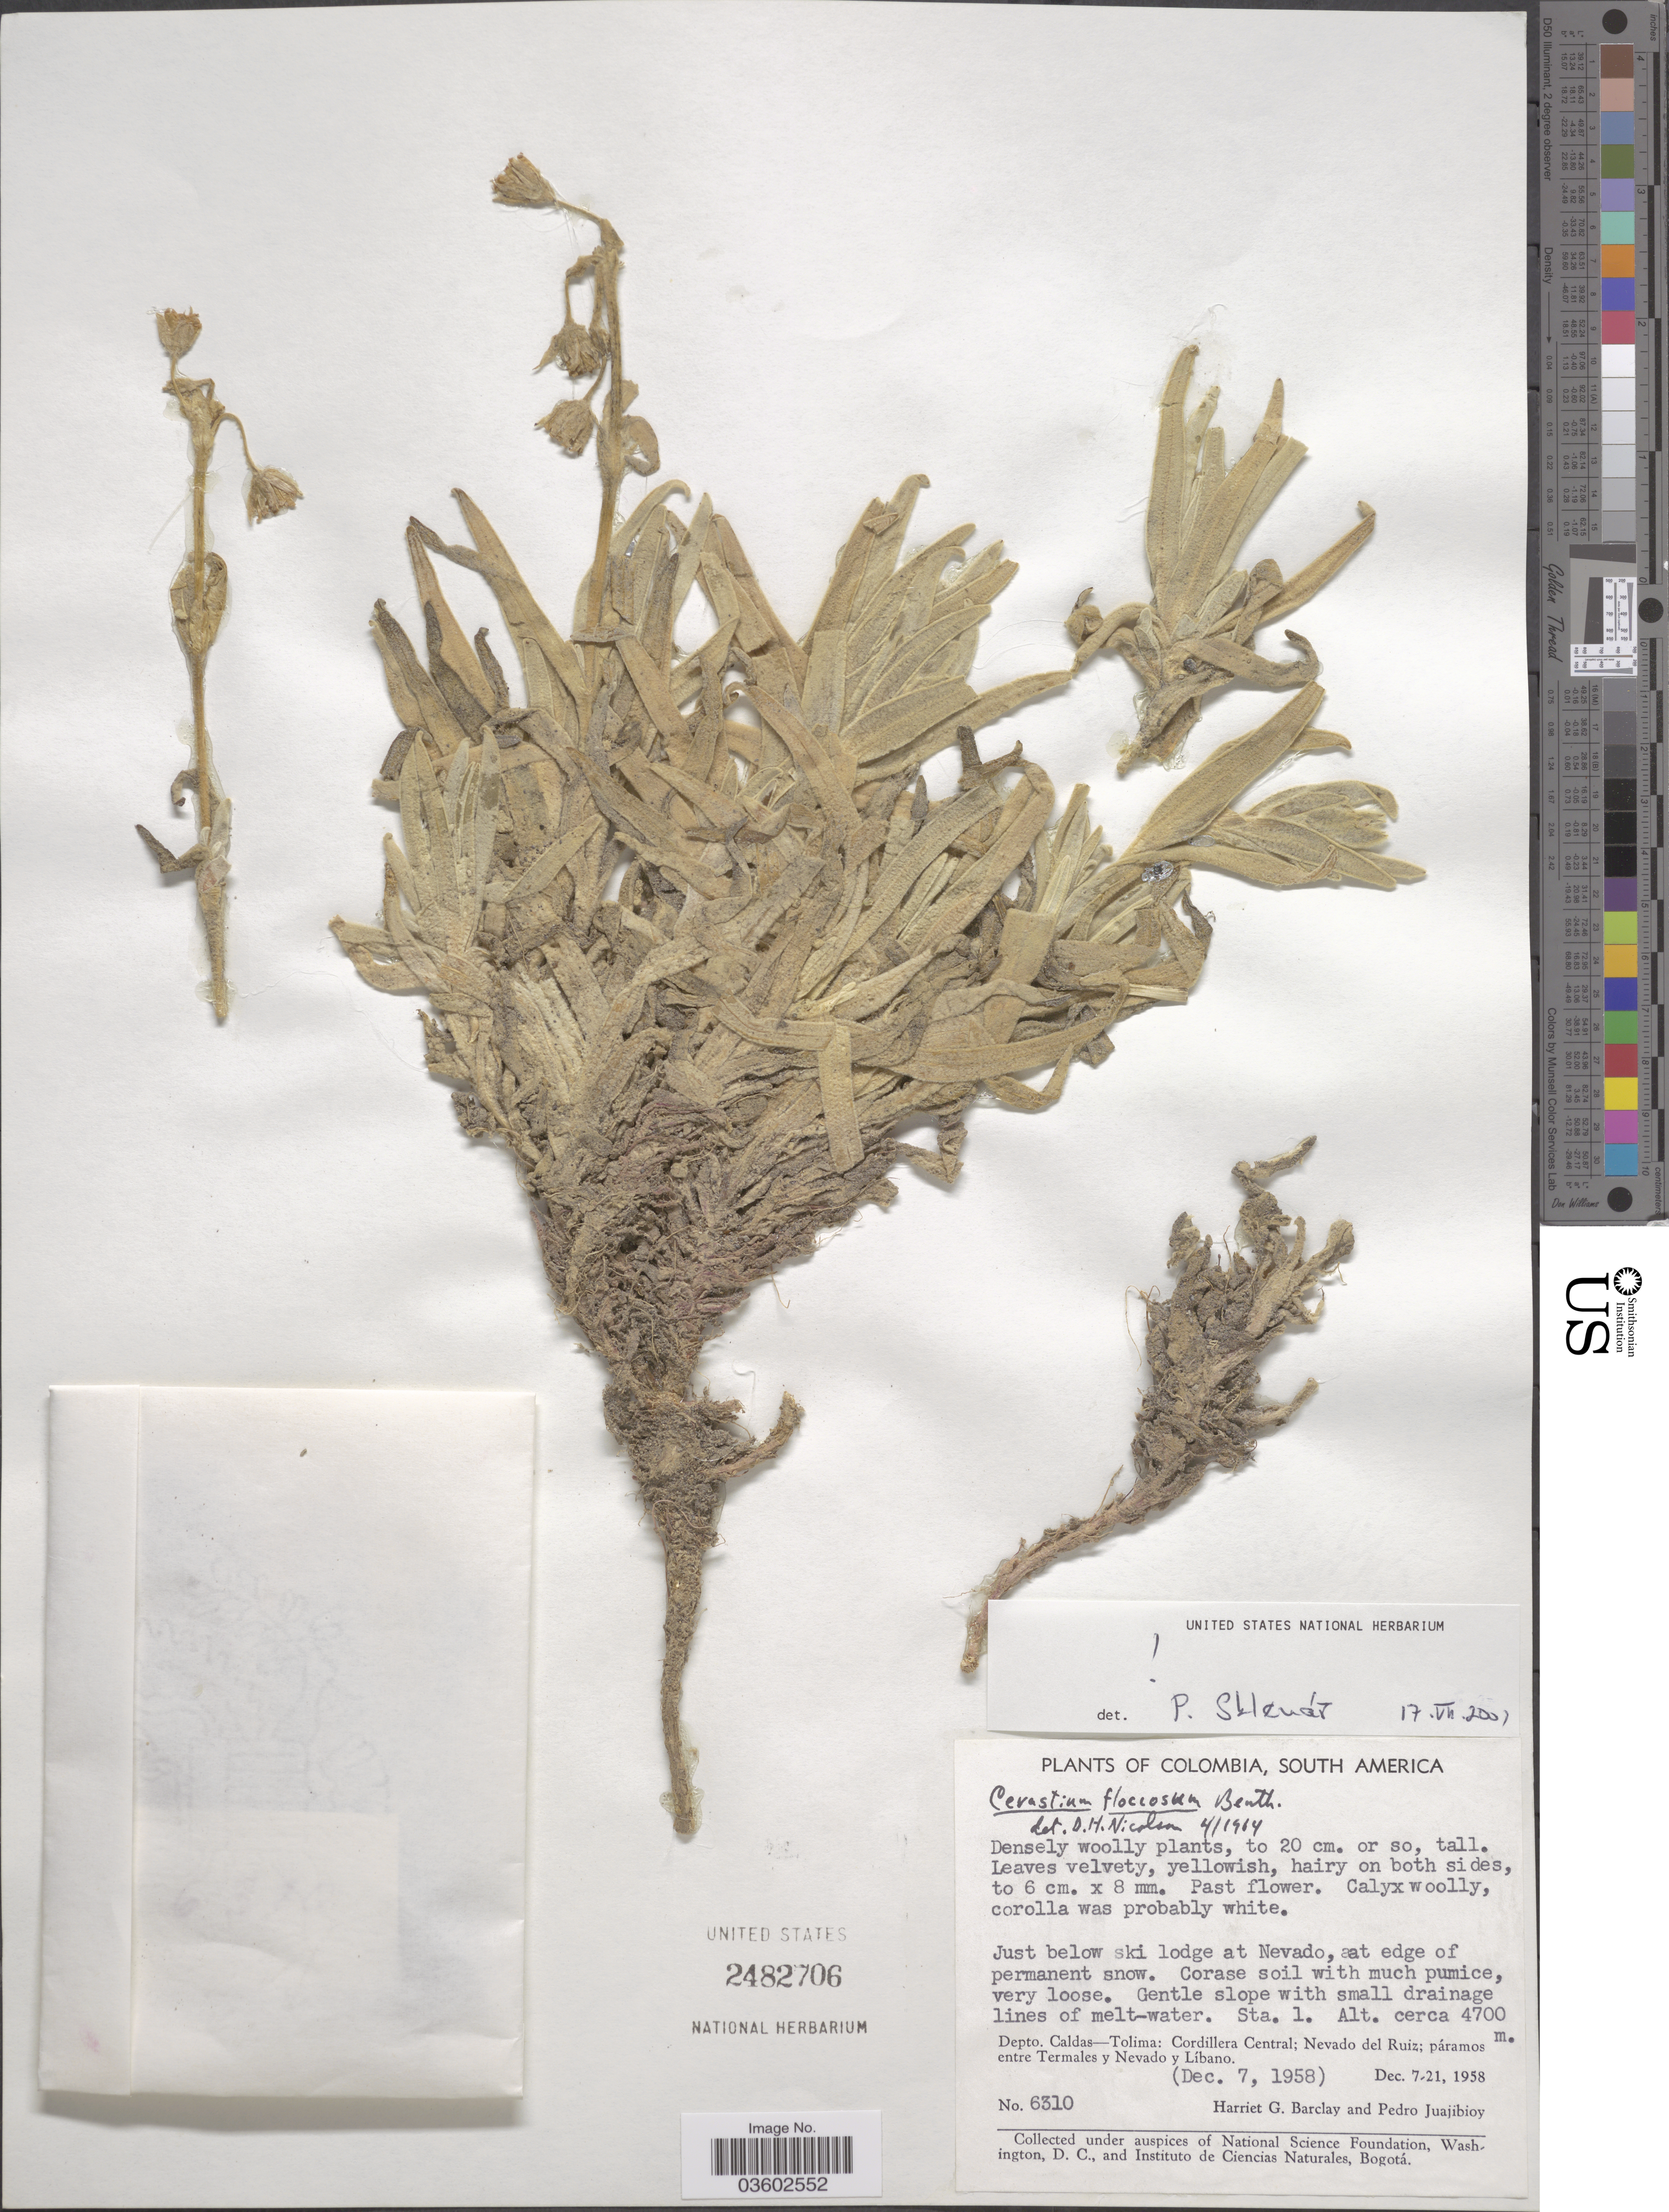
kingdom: Plantae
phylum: Tracheophyta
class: Magnoliopsida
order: Caryophyllales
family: Caryophyllaceae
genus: Cerastium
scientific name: Cerastium floccosum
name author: Benth.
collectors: H. G. Barclay & P. Juajibioy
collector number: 6310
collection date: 1958-12-07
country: Colombia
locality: Sta. 1. Depto. Caldas-Tolima: Cordillera Central; Nevado del Ruiz; páramos entre Termales y Nevado y Líbano.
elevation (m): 4700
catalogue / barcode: US 2482706